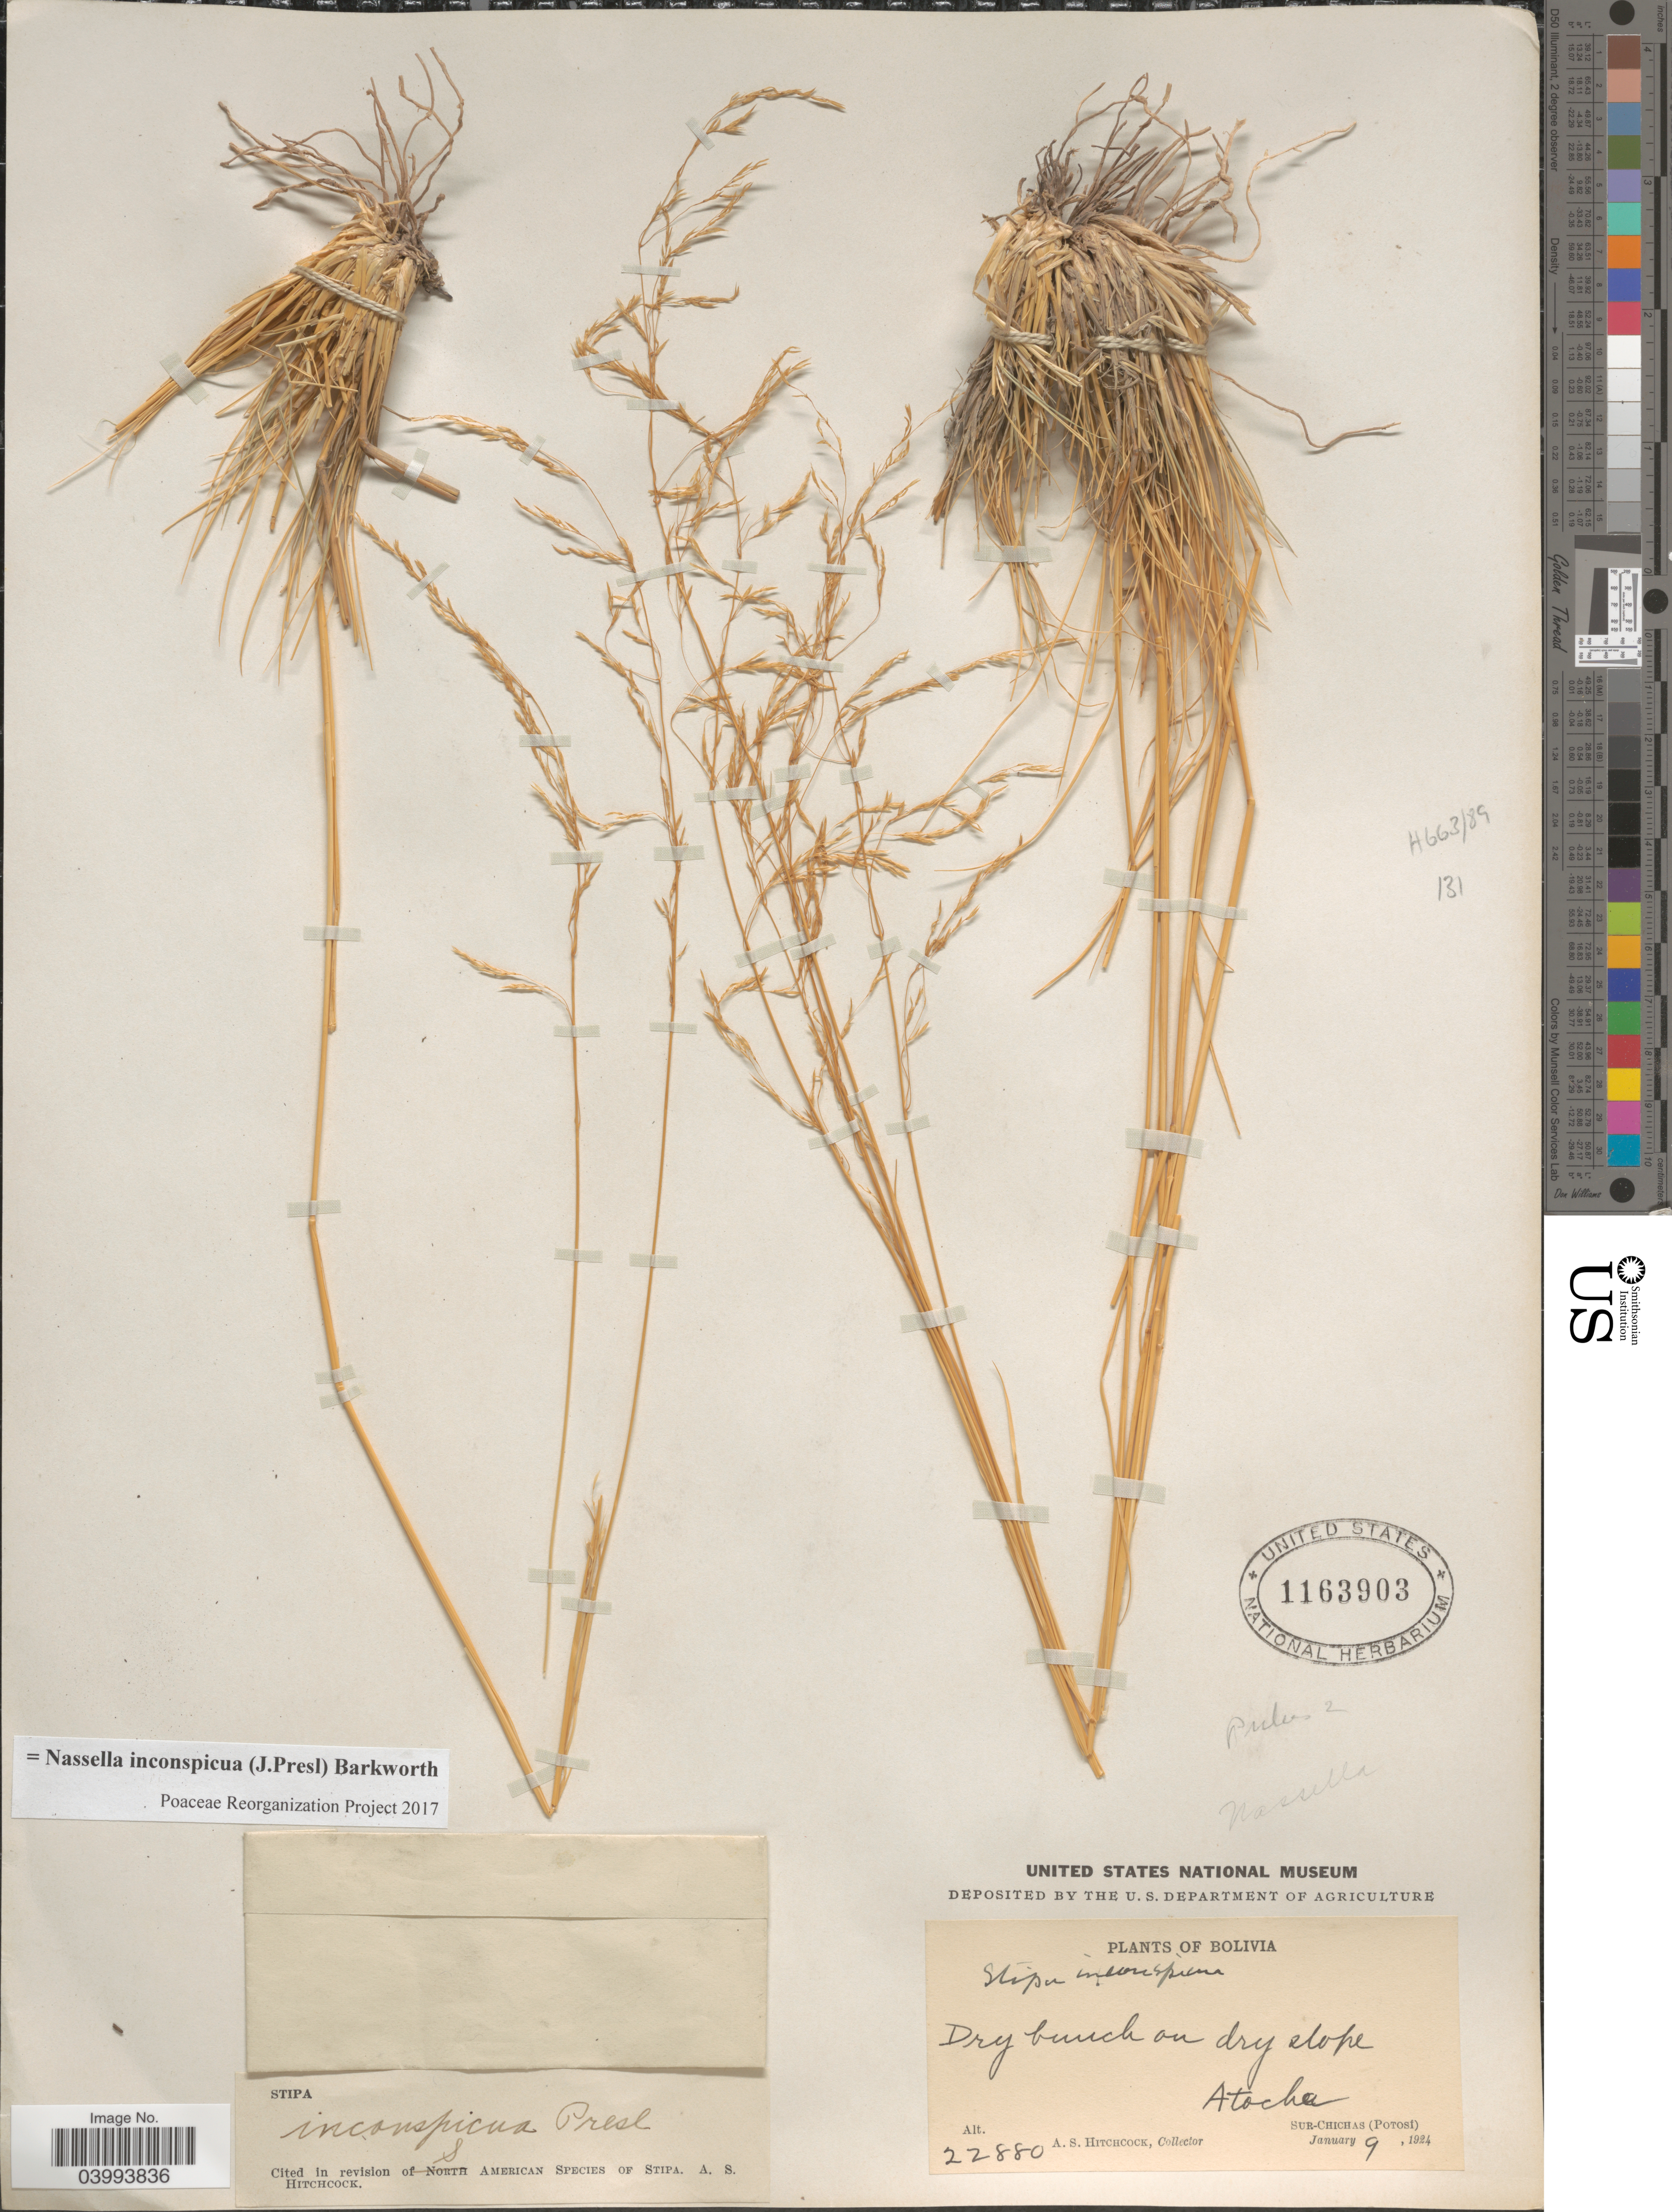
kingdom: Plantae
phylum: Tracheophyta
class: Liliopsida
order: Poales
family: Poaceae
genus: Nassella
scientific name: Nassella inconspicua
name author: (J. Presl) Barkworth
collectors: A. S. Hitchcock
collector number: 22880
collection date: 1924-01-09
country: Bolivia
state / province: Potosi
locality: Atocha. Sur-Chichas.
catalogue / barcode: US 1163903